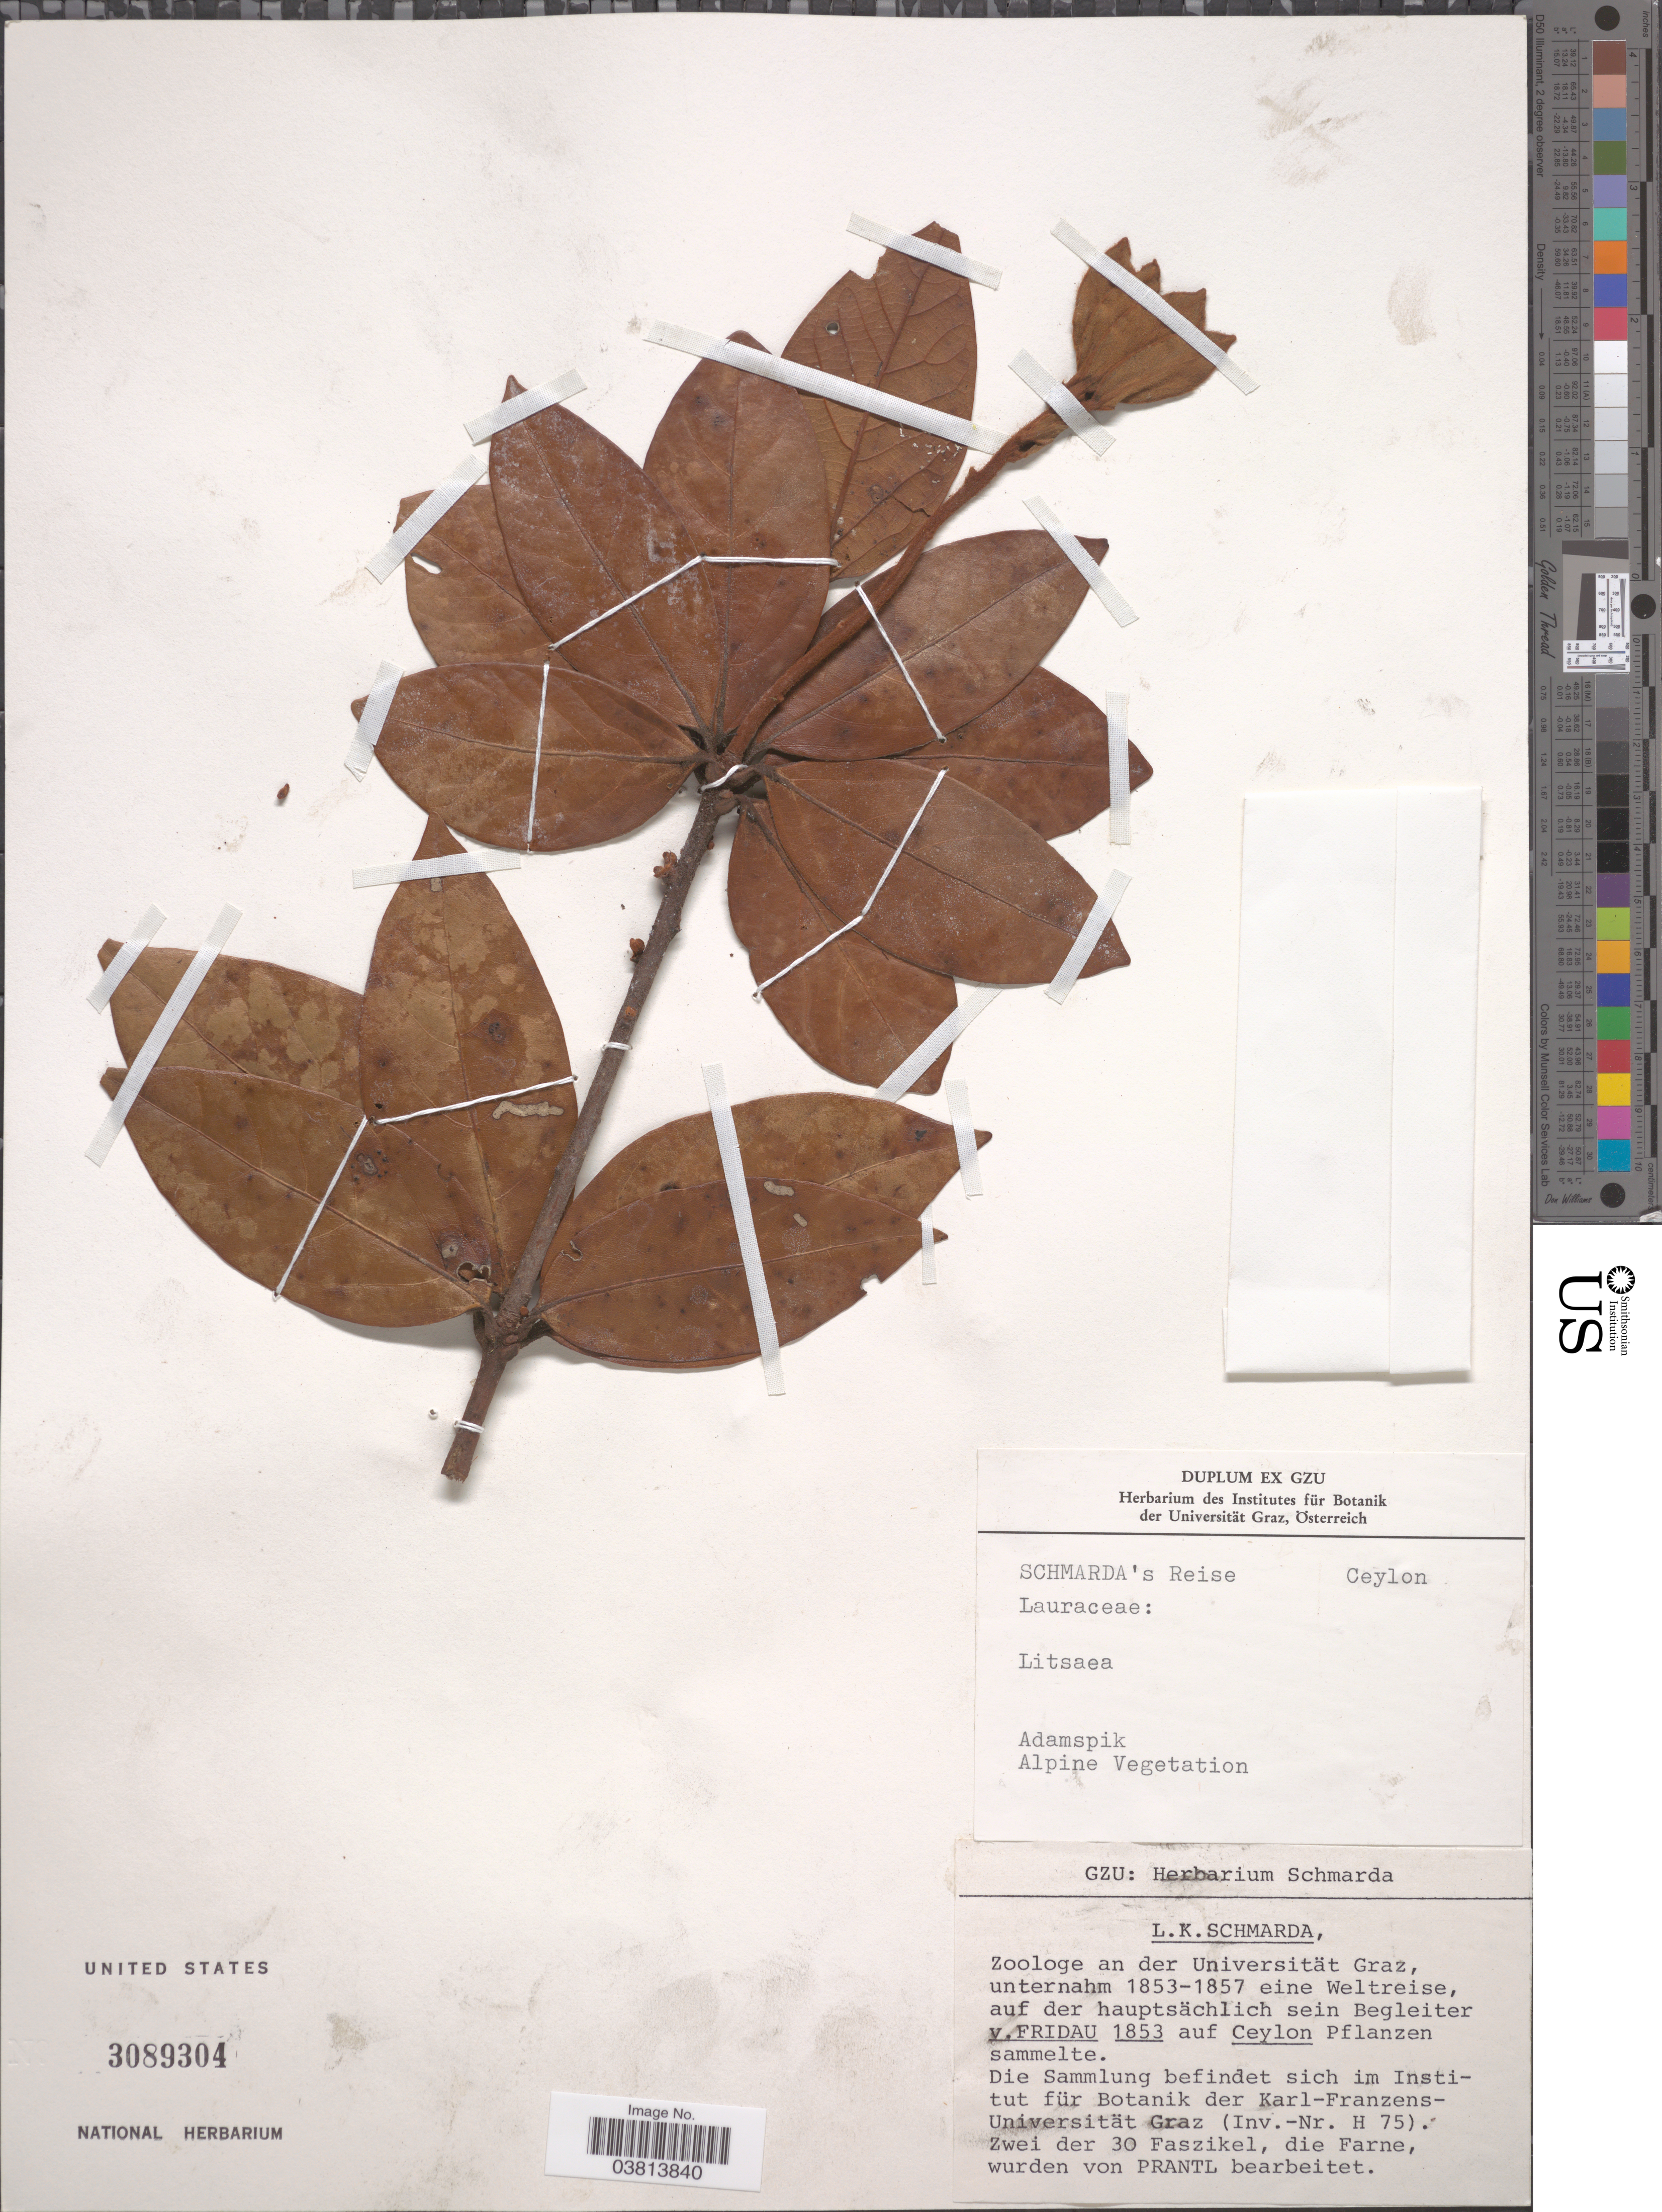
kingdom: Plantae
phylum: Tracheophyta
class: Magnoliopsida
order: Laurales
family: Lauraceae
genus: Litsea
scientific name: Litsea sp.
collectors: L. Schmarda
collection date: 1853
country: Sri Lanka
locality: Ceylon. Adamspik. Alpine vegetation. Institut für Botanik der Karl-Franzens- Universität Graz.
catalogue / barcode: US 3089304